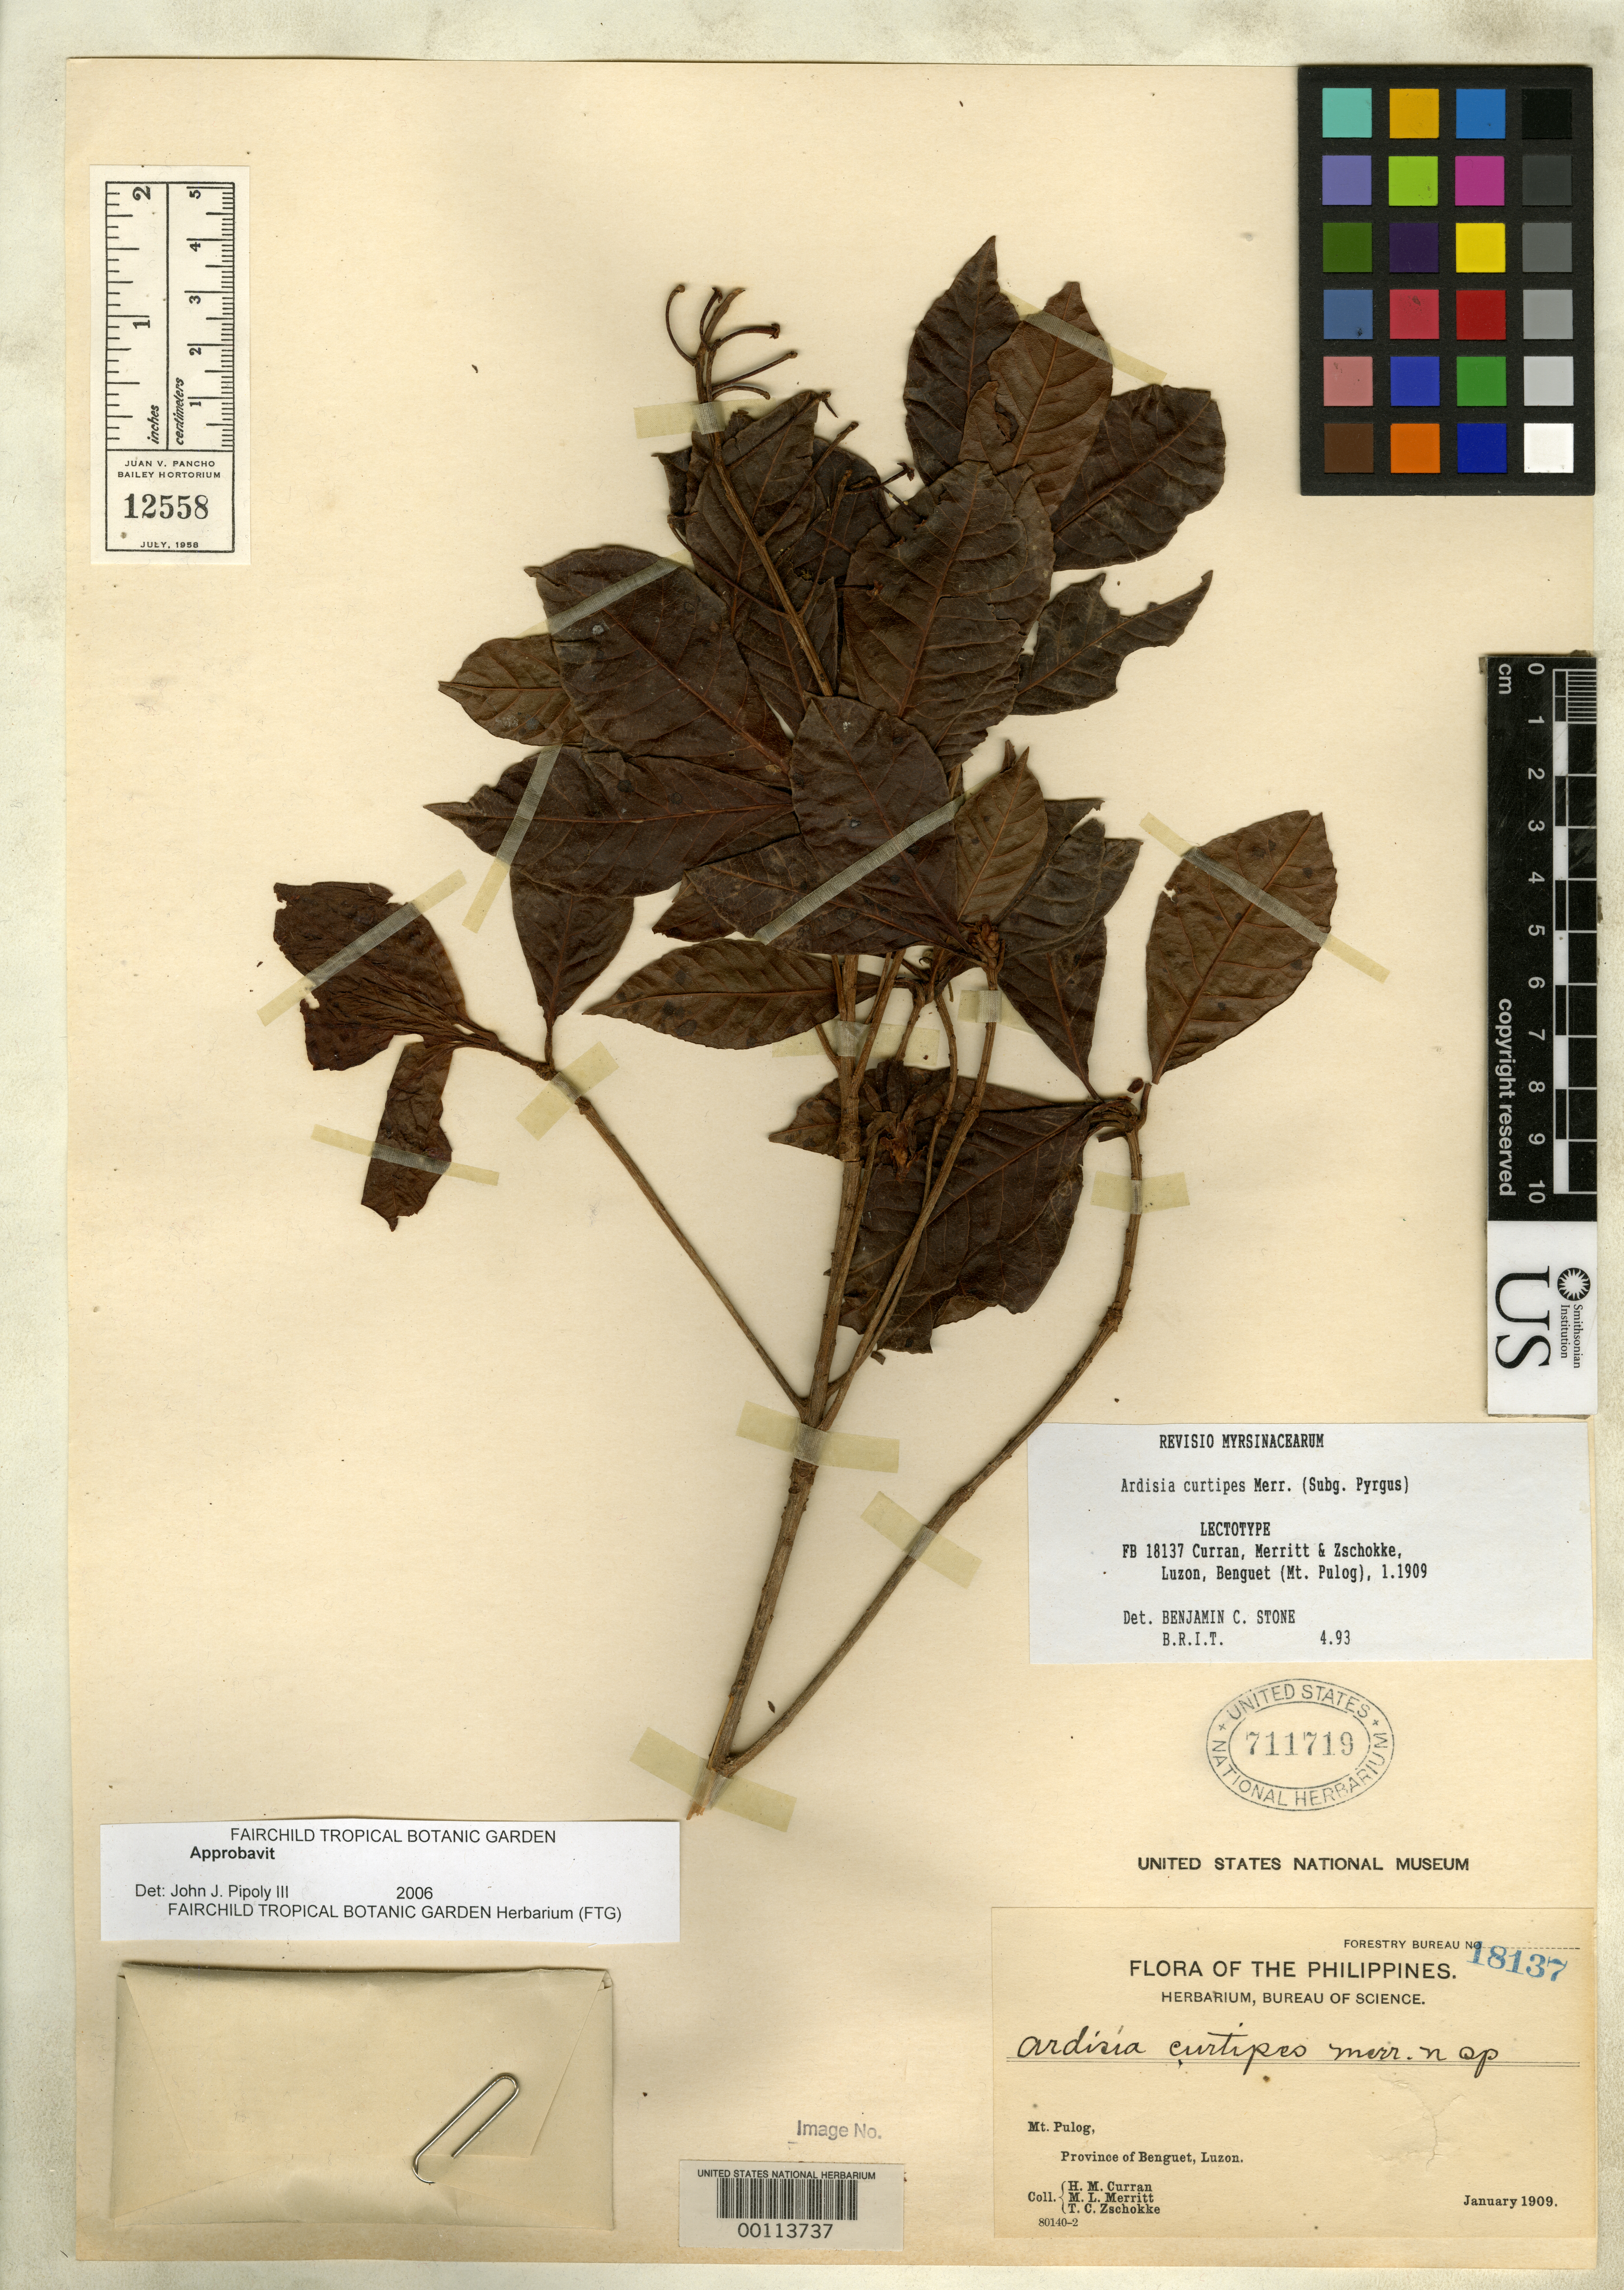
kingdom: Plantae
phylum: Tracheophyta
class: Magnoliopsida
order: Ericales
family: Primulaceae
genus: Ardisia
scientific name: Ardisia curtipes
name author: Merr.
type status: Isotype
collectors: H. M. Curran, M. L. Merritt & T. C. Zschokke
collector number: For. Bur. 18137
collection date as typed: Jan 1909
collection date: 1909-01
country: Philippines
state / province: Cordillera (Administrative Region)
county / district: Benguet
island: Luzon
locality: Mount Pulog.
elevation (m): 2250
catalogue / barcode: US 711719